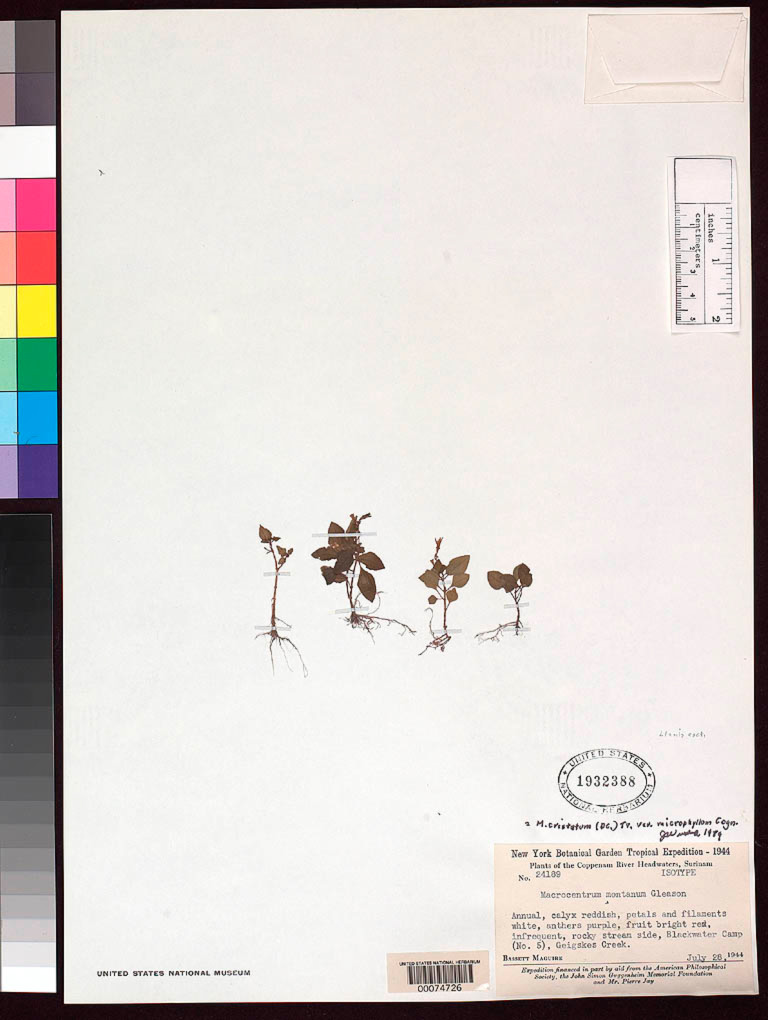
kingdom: Plantae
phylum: Tracheophyta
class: Magnoliopsida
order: Myrtales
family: Melastomataceae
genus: Macrocentrum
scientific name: Macrocentrum montanum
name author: Gleason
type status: Isotype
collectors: B. Maguire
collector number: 24189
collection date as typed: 28 Jul 1944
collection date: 1944-07-28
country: Suriname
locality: Coppenam River headwaters, Blackwater Camp, Geigskes Creek.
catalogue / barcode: US 1932388